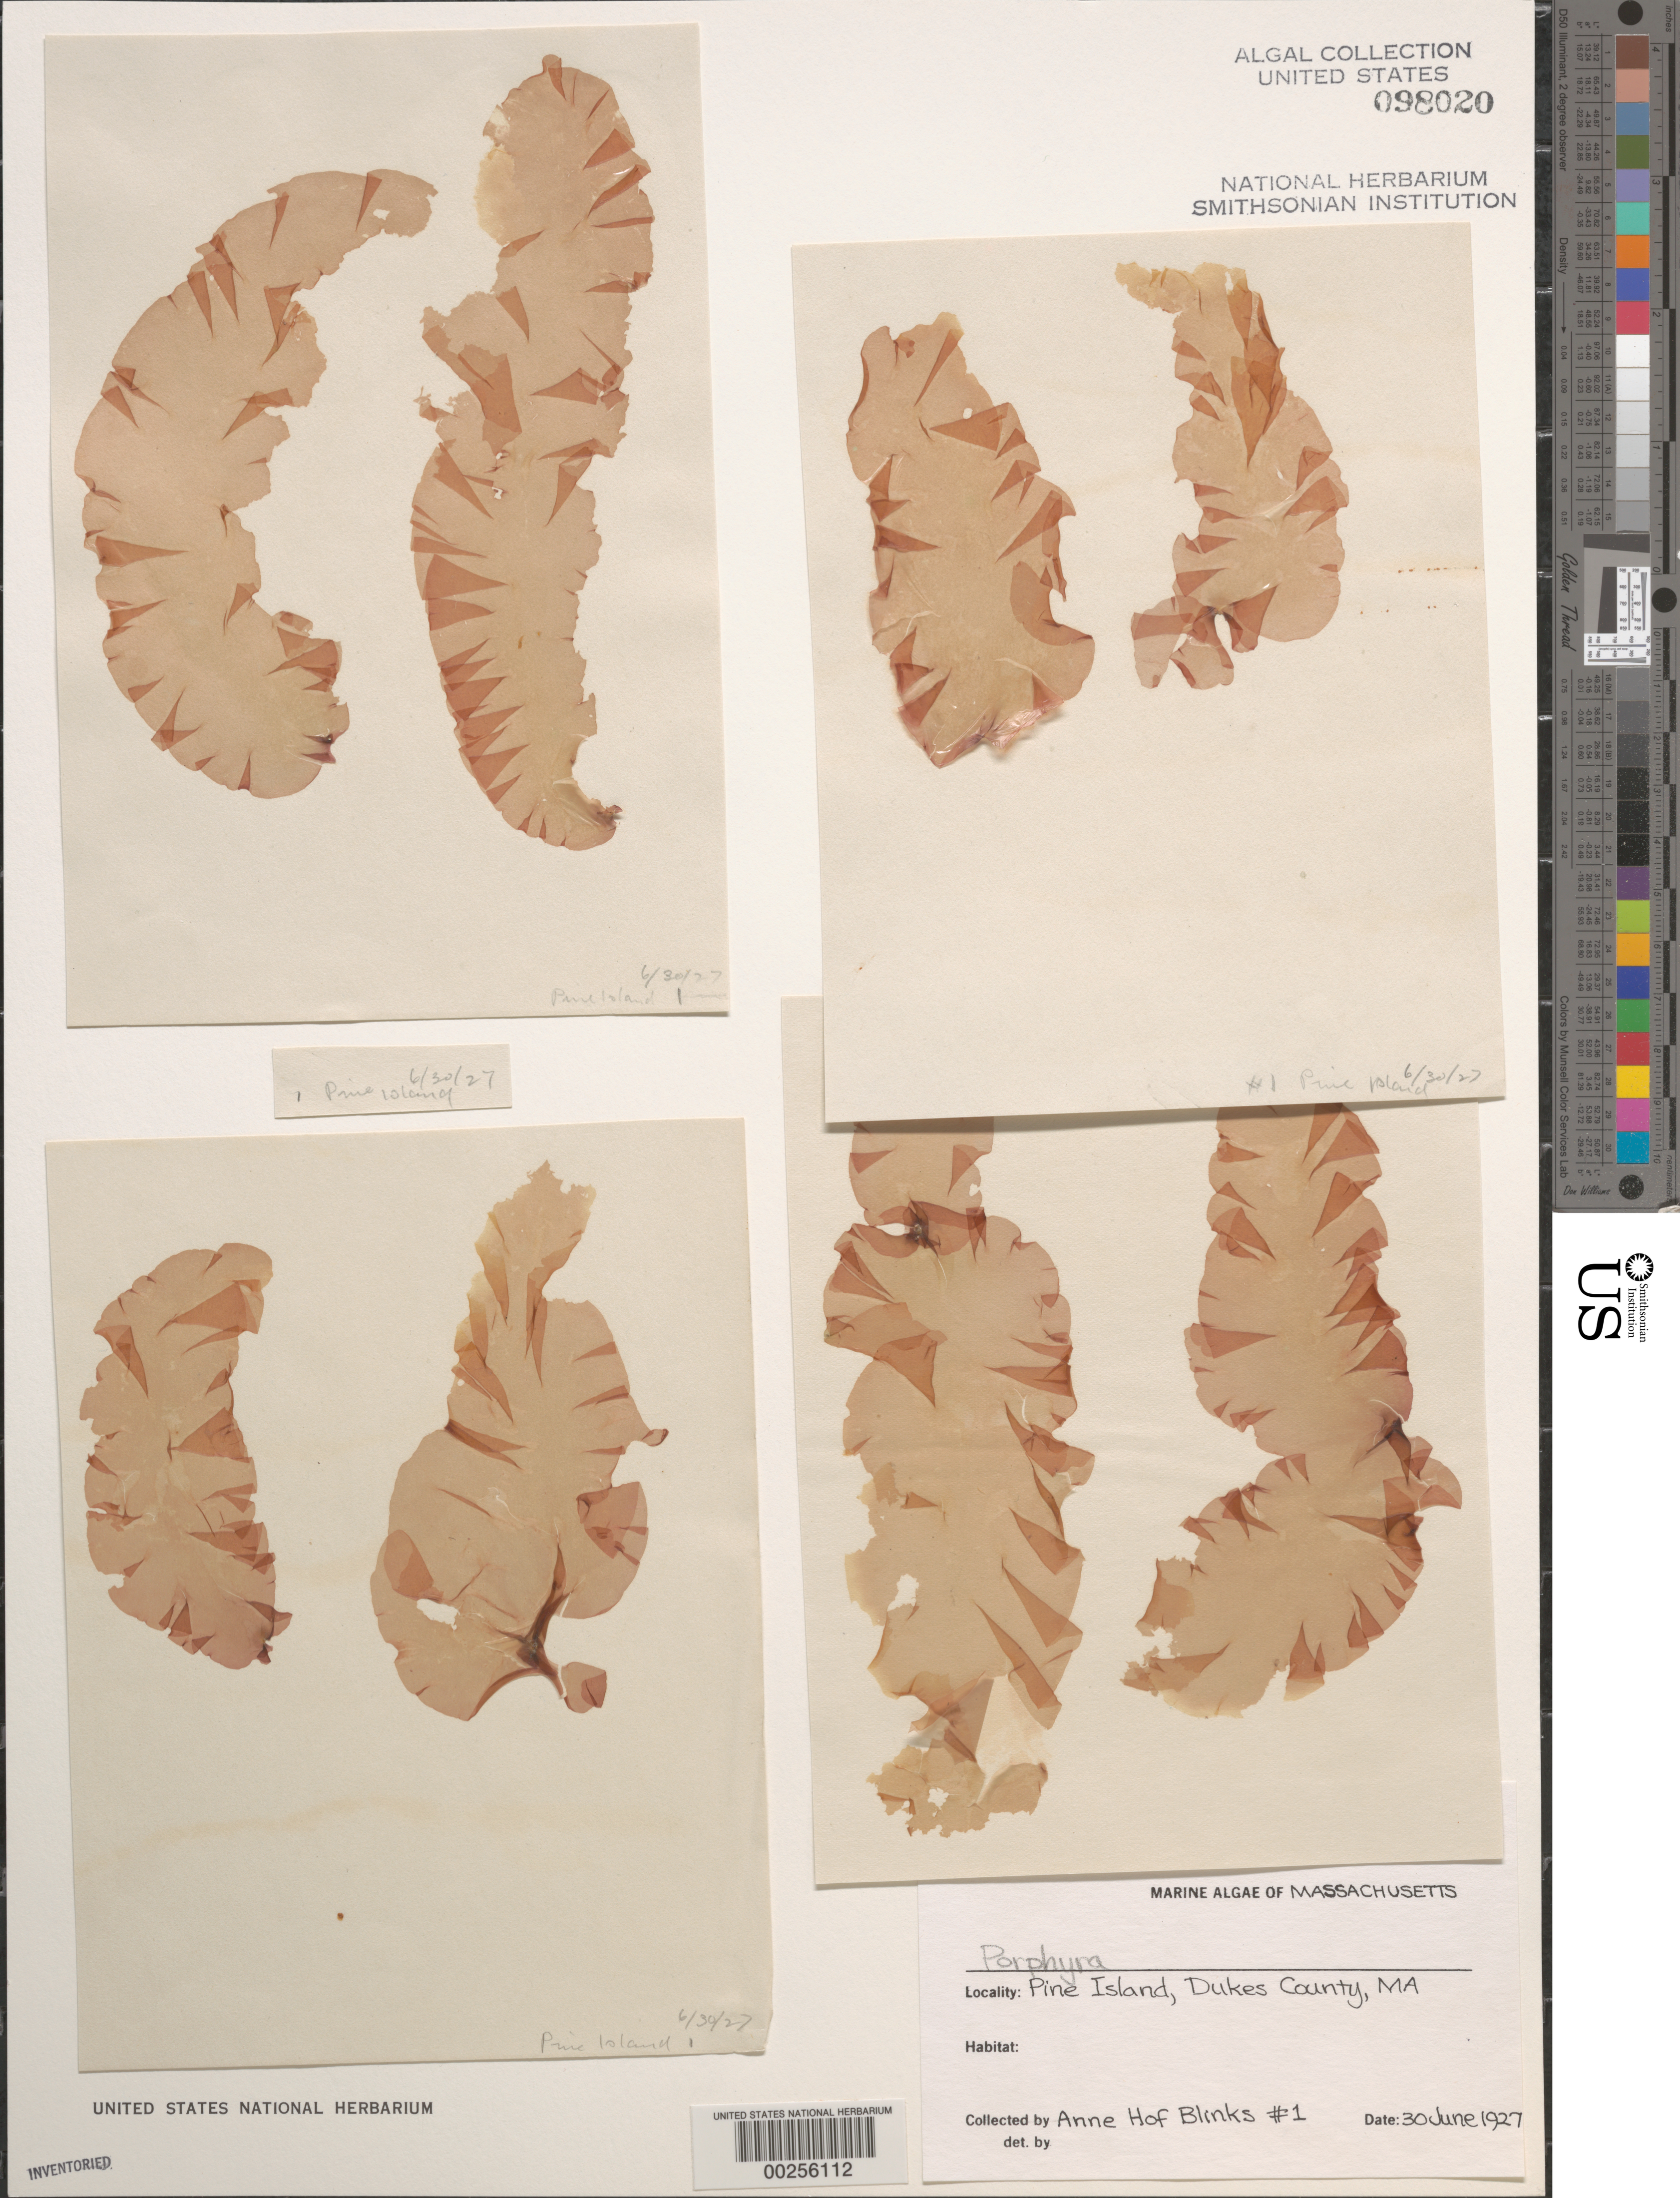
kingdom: Plantae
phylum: Rhodophyta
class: Bangiophyceae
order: Bangiales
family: Bangiaceae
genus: Porphyra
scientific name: Porphyra sp.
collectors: A. Blinks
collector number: AHB 1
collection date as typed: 30 Jun 1927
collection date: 1927-06-30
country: United States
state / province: Massachusetts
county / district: Dukes County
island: Pine Island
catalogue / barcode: US 98020